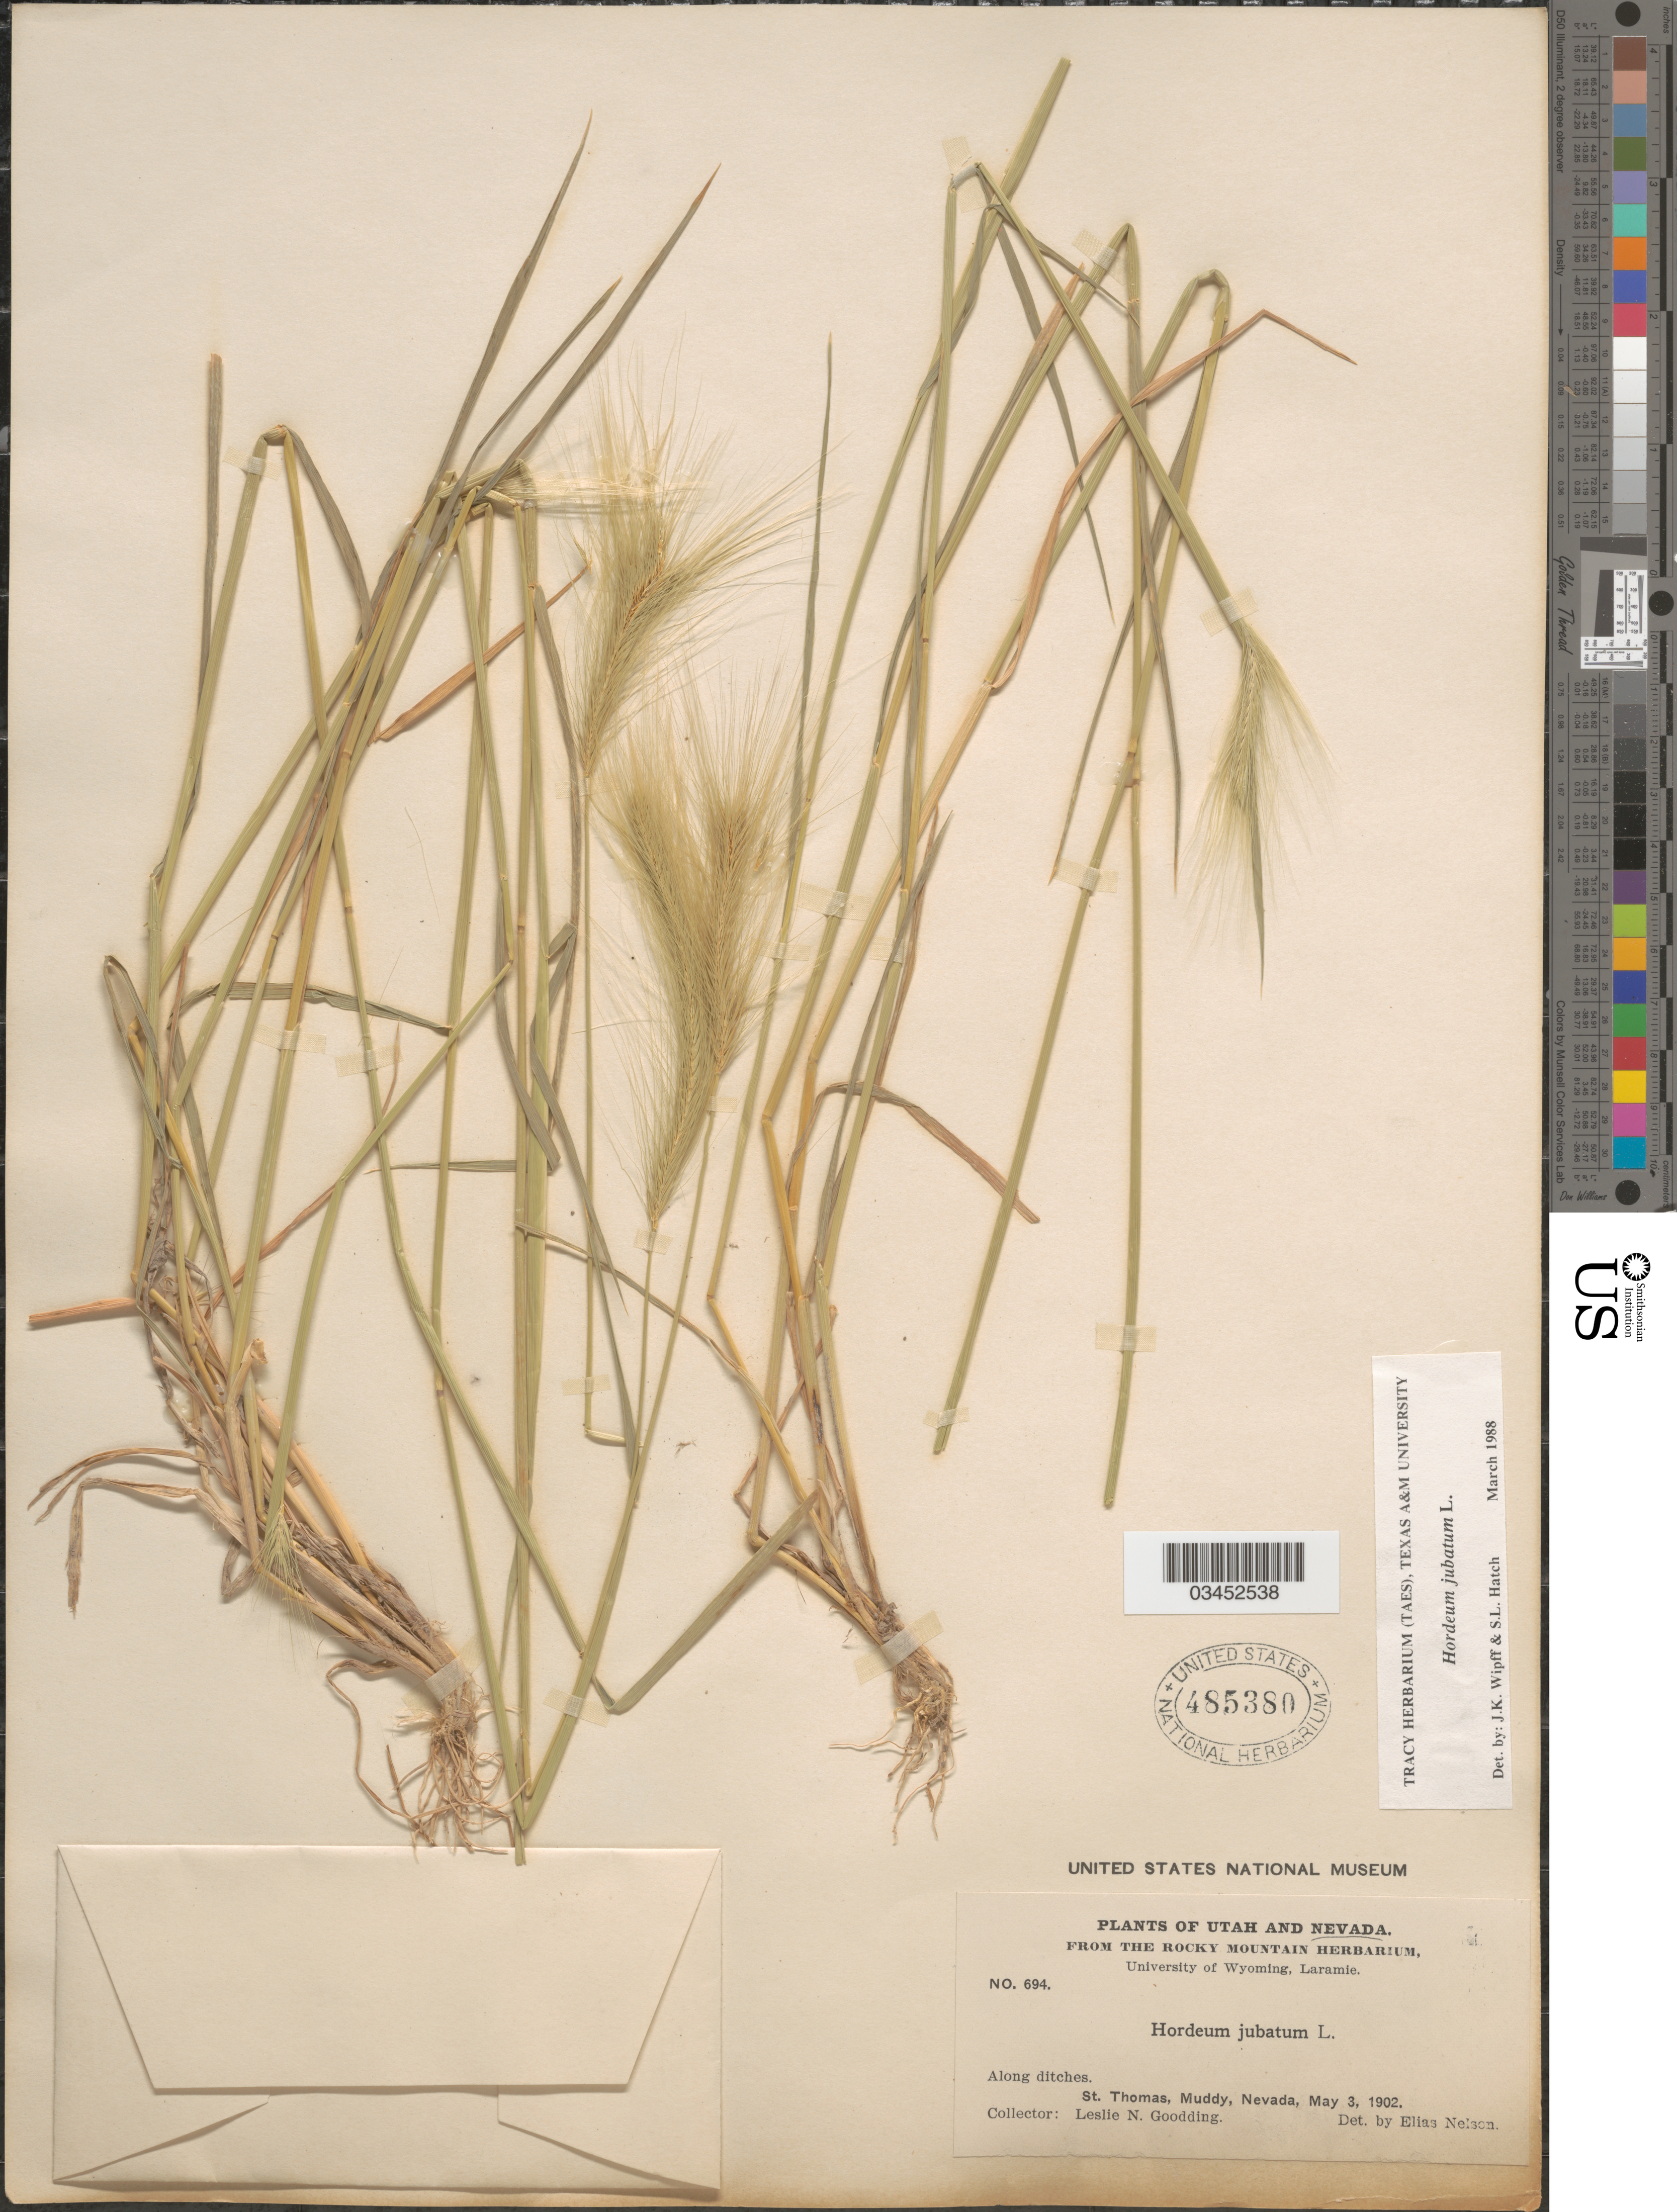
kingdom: Plantae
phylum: Tracheophyta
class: Liliopsida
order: Poales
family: Poaceae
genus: Hordeum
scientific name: Hordeum jubatum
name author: L.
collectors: L. N. Goodding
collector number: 694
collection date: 1902-05-03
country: United States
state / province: Nevada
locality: Along ditches. St. Thomas, Muddy.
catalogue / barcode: US 485380